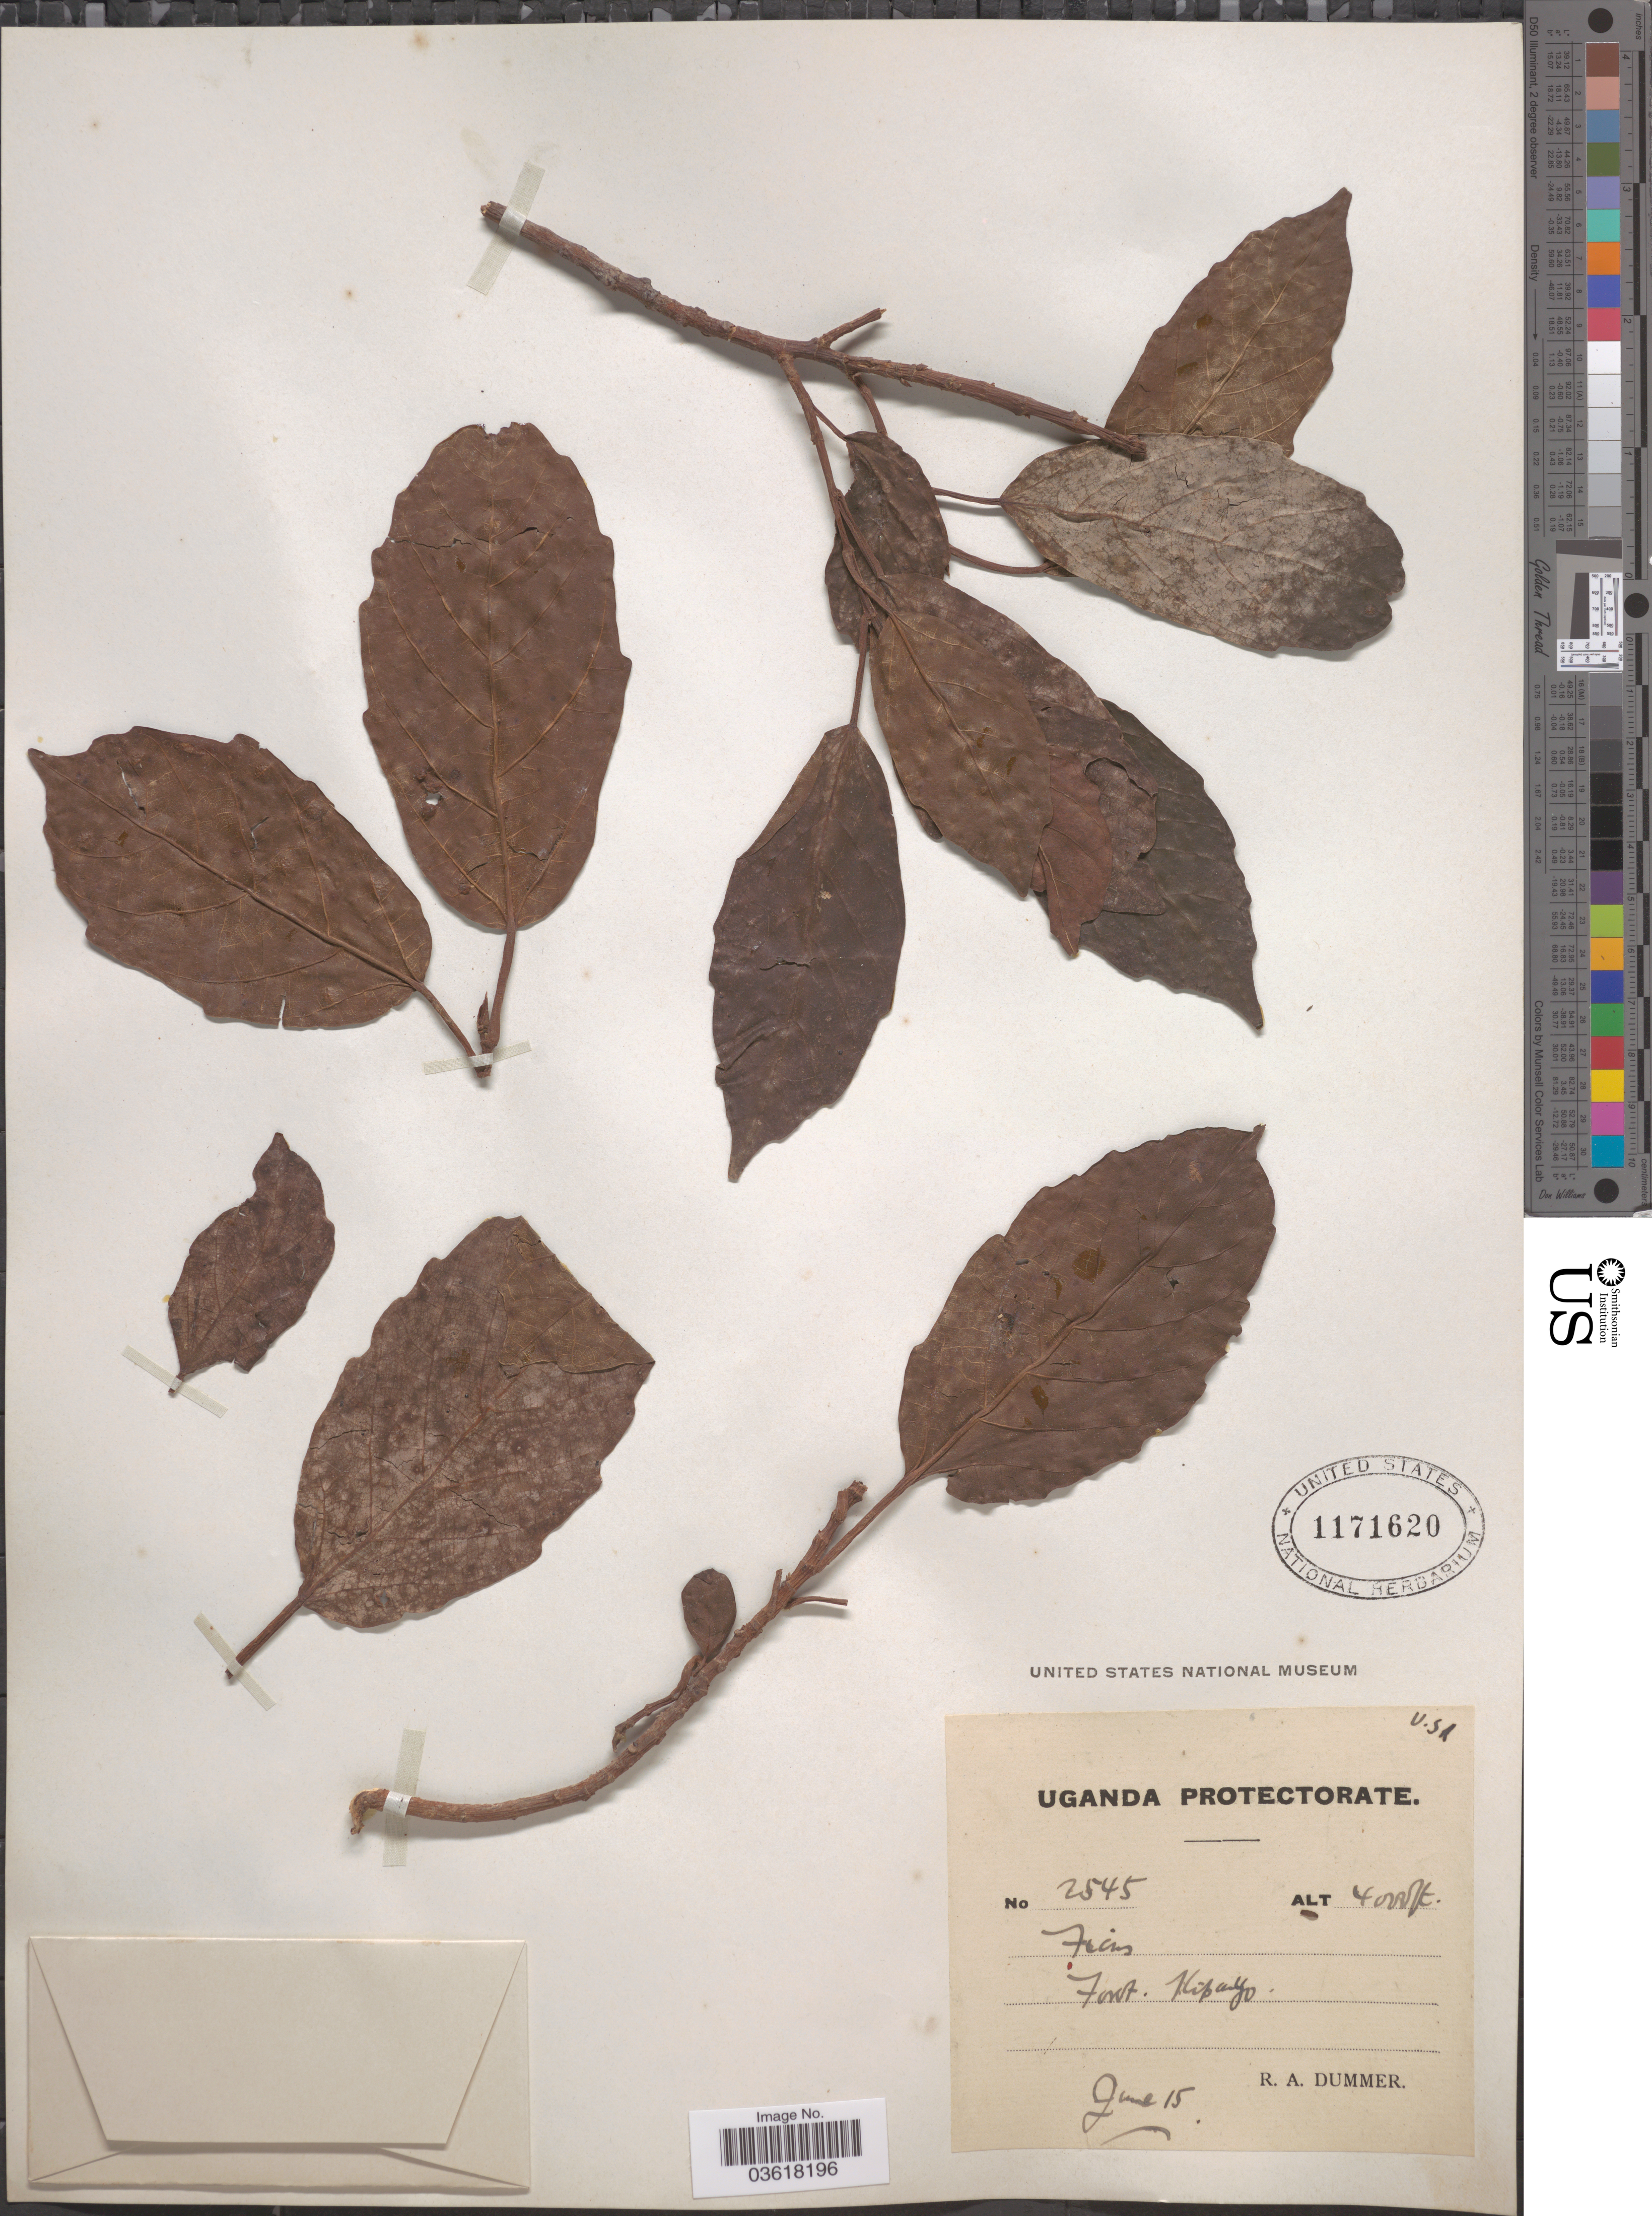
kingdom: Plantae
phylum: Tracheophyta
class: Magnoliopsida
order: Rosales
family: Moraceae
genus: Ficus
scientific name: Ficus sp.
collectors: R. Dümmer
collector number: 2545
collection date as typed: Transcribed d/m/y: /6/15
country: Uganda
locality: Uganda Protectorate. Forest, Kipayo.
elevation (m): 1219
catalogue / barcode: US 1171620